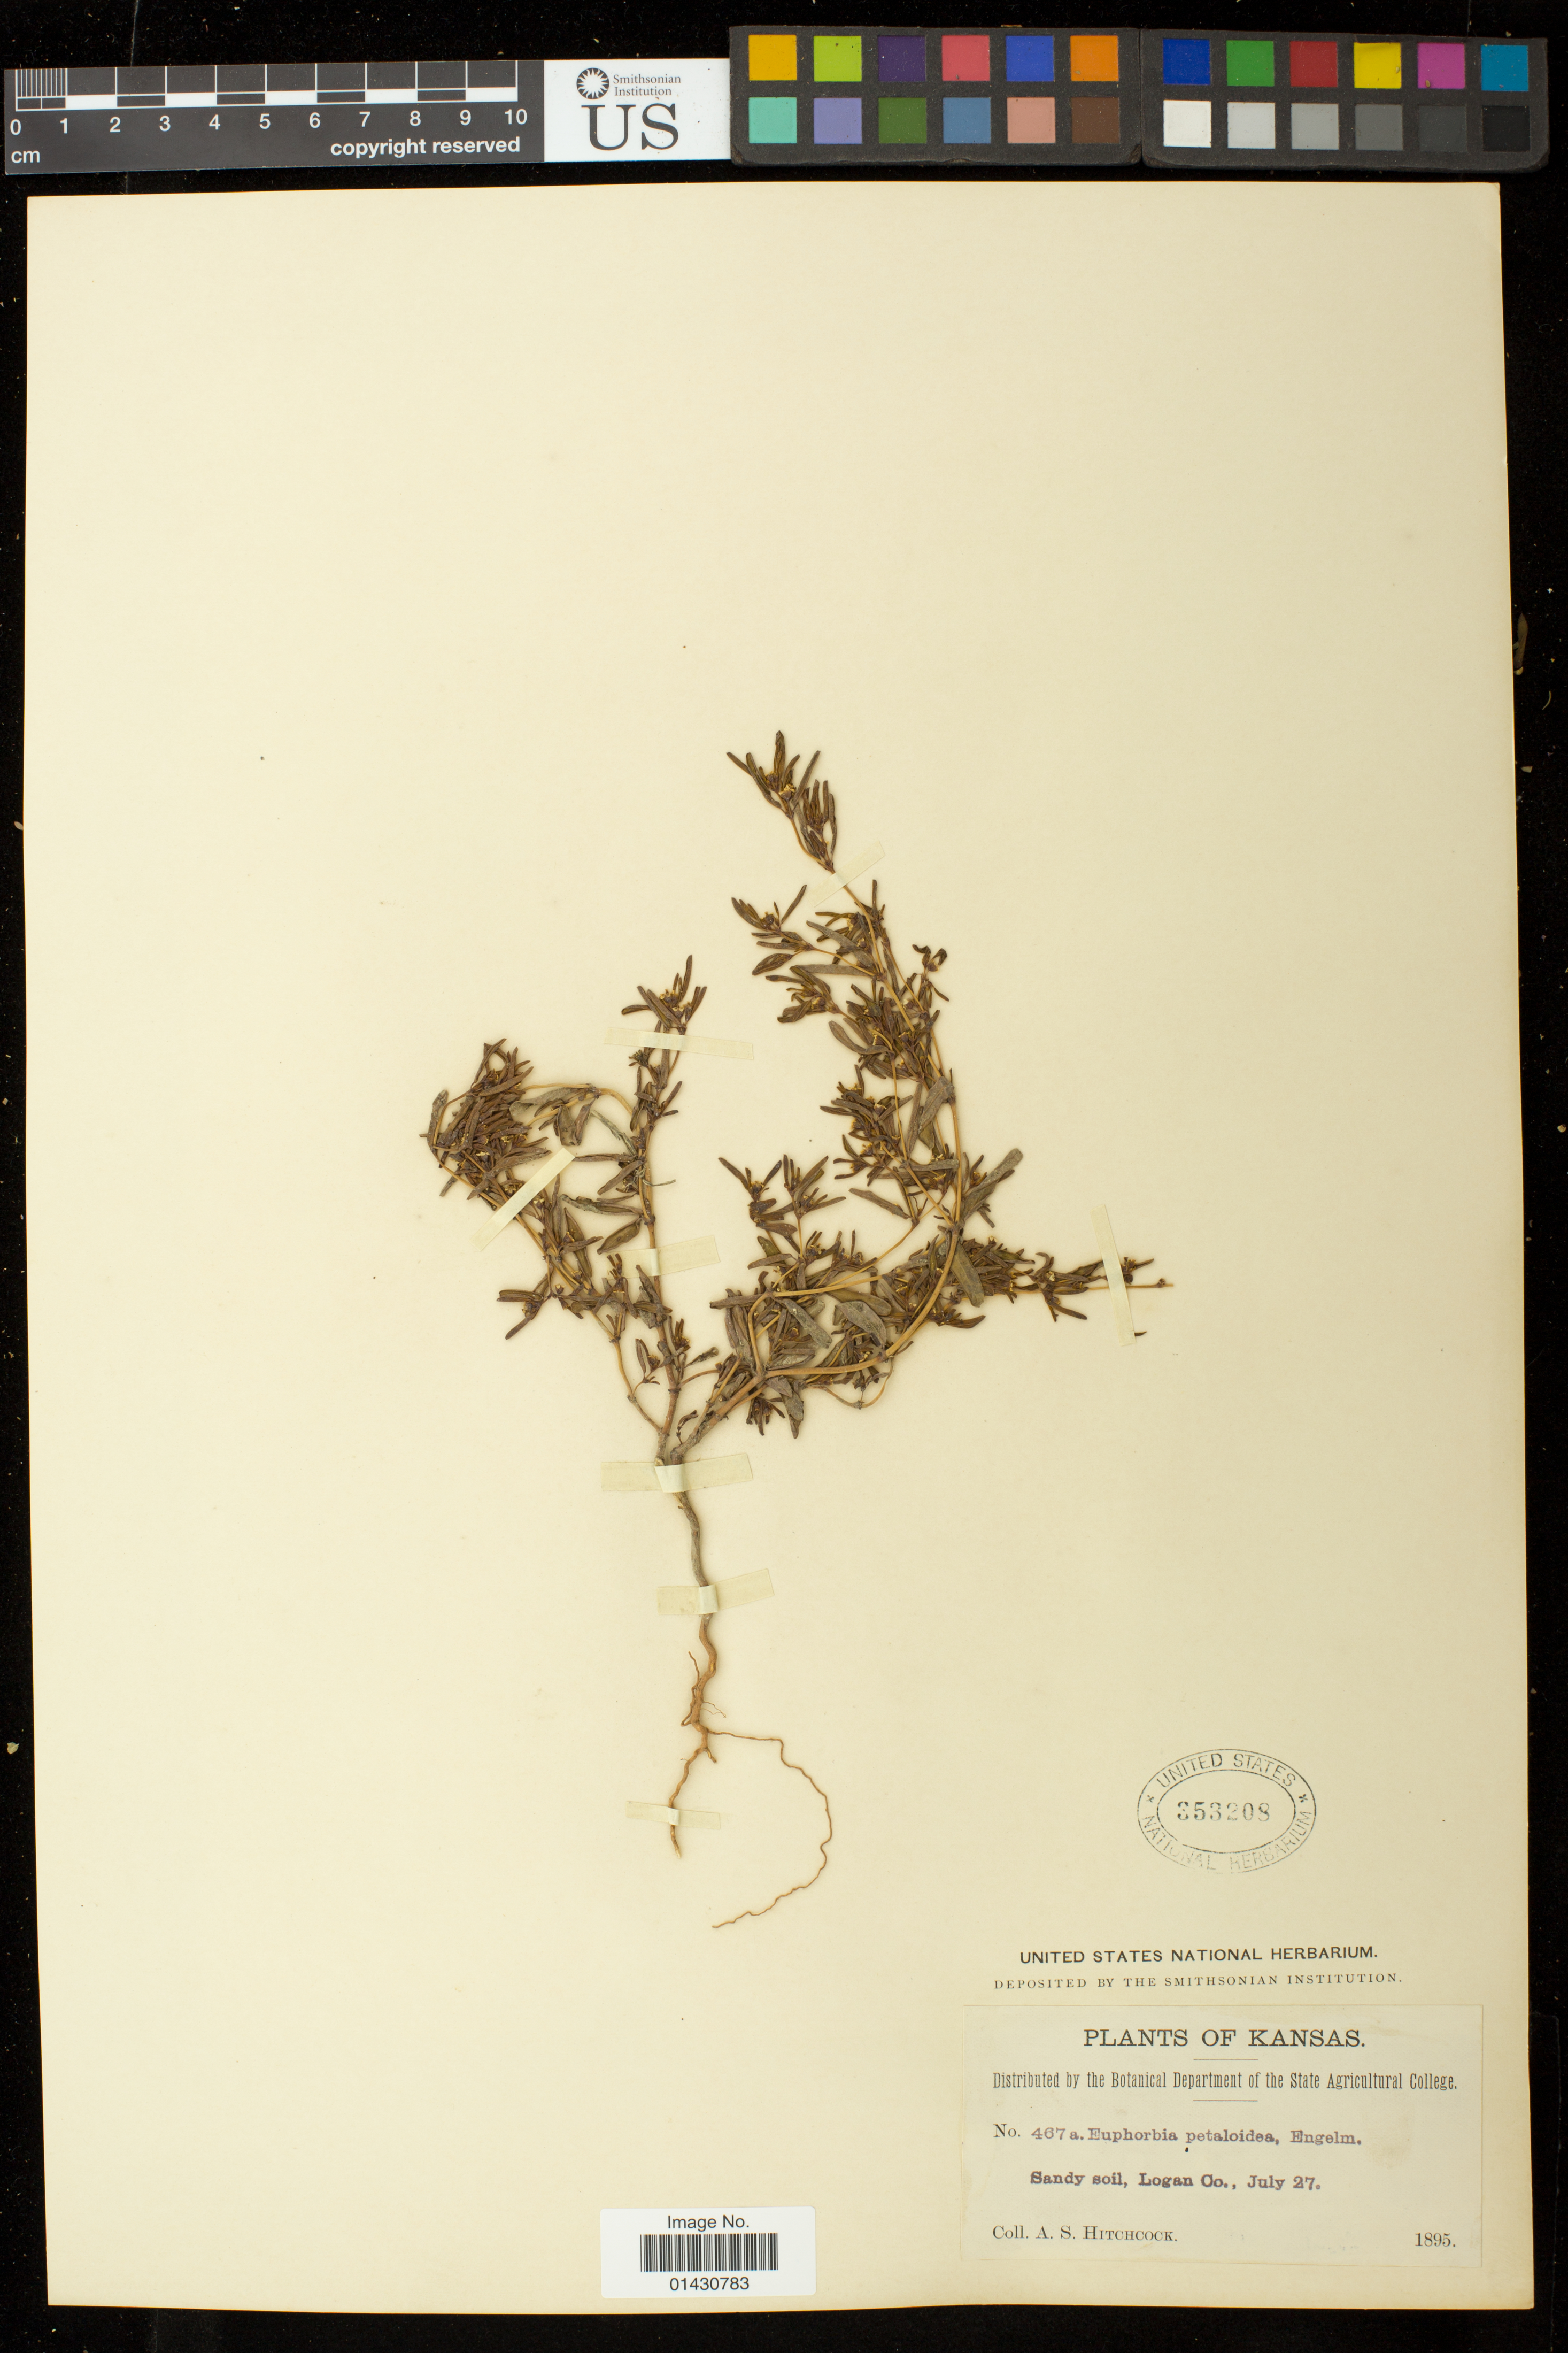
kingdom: Plantae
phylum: Tracheophyta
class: Magnoliopsida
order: Malpighiales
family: Euphorbiaceae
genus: Euphorbia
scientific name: Euphorbia missurica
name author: Raf.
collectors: A. S. Hitchcock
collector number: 467a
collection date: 1895-07-27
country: United States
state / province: Kansas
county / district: Logan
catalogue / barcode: US 353208